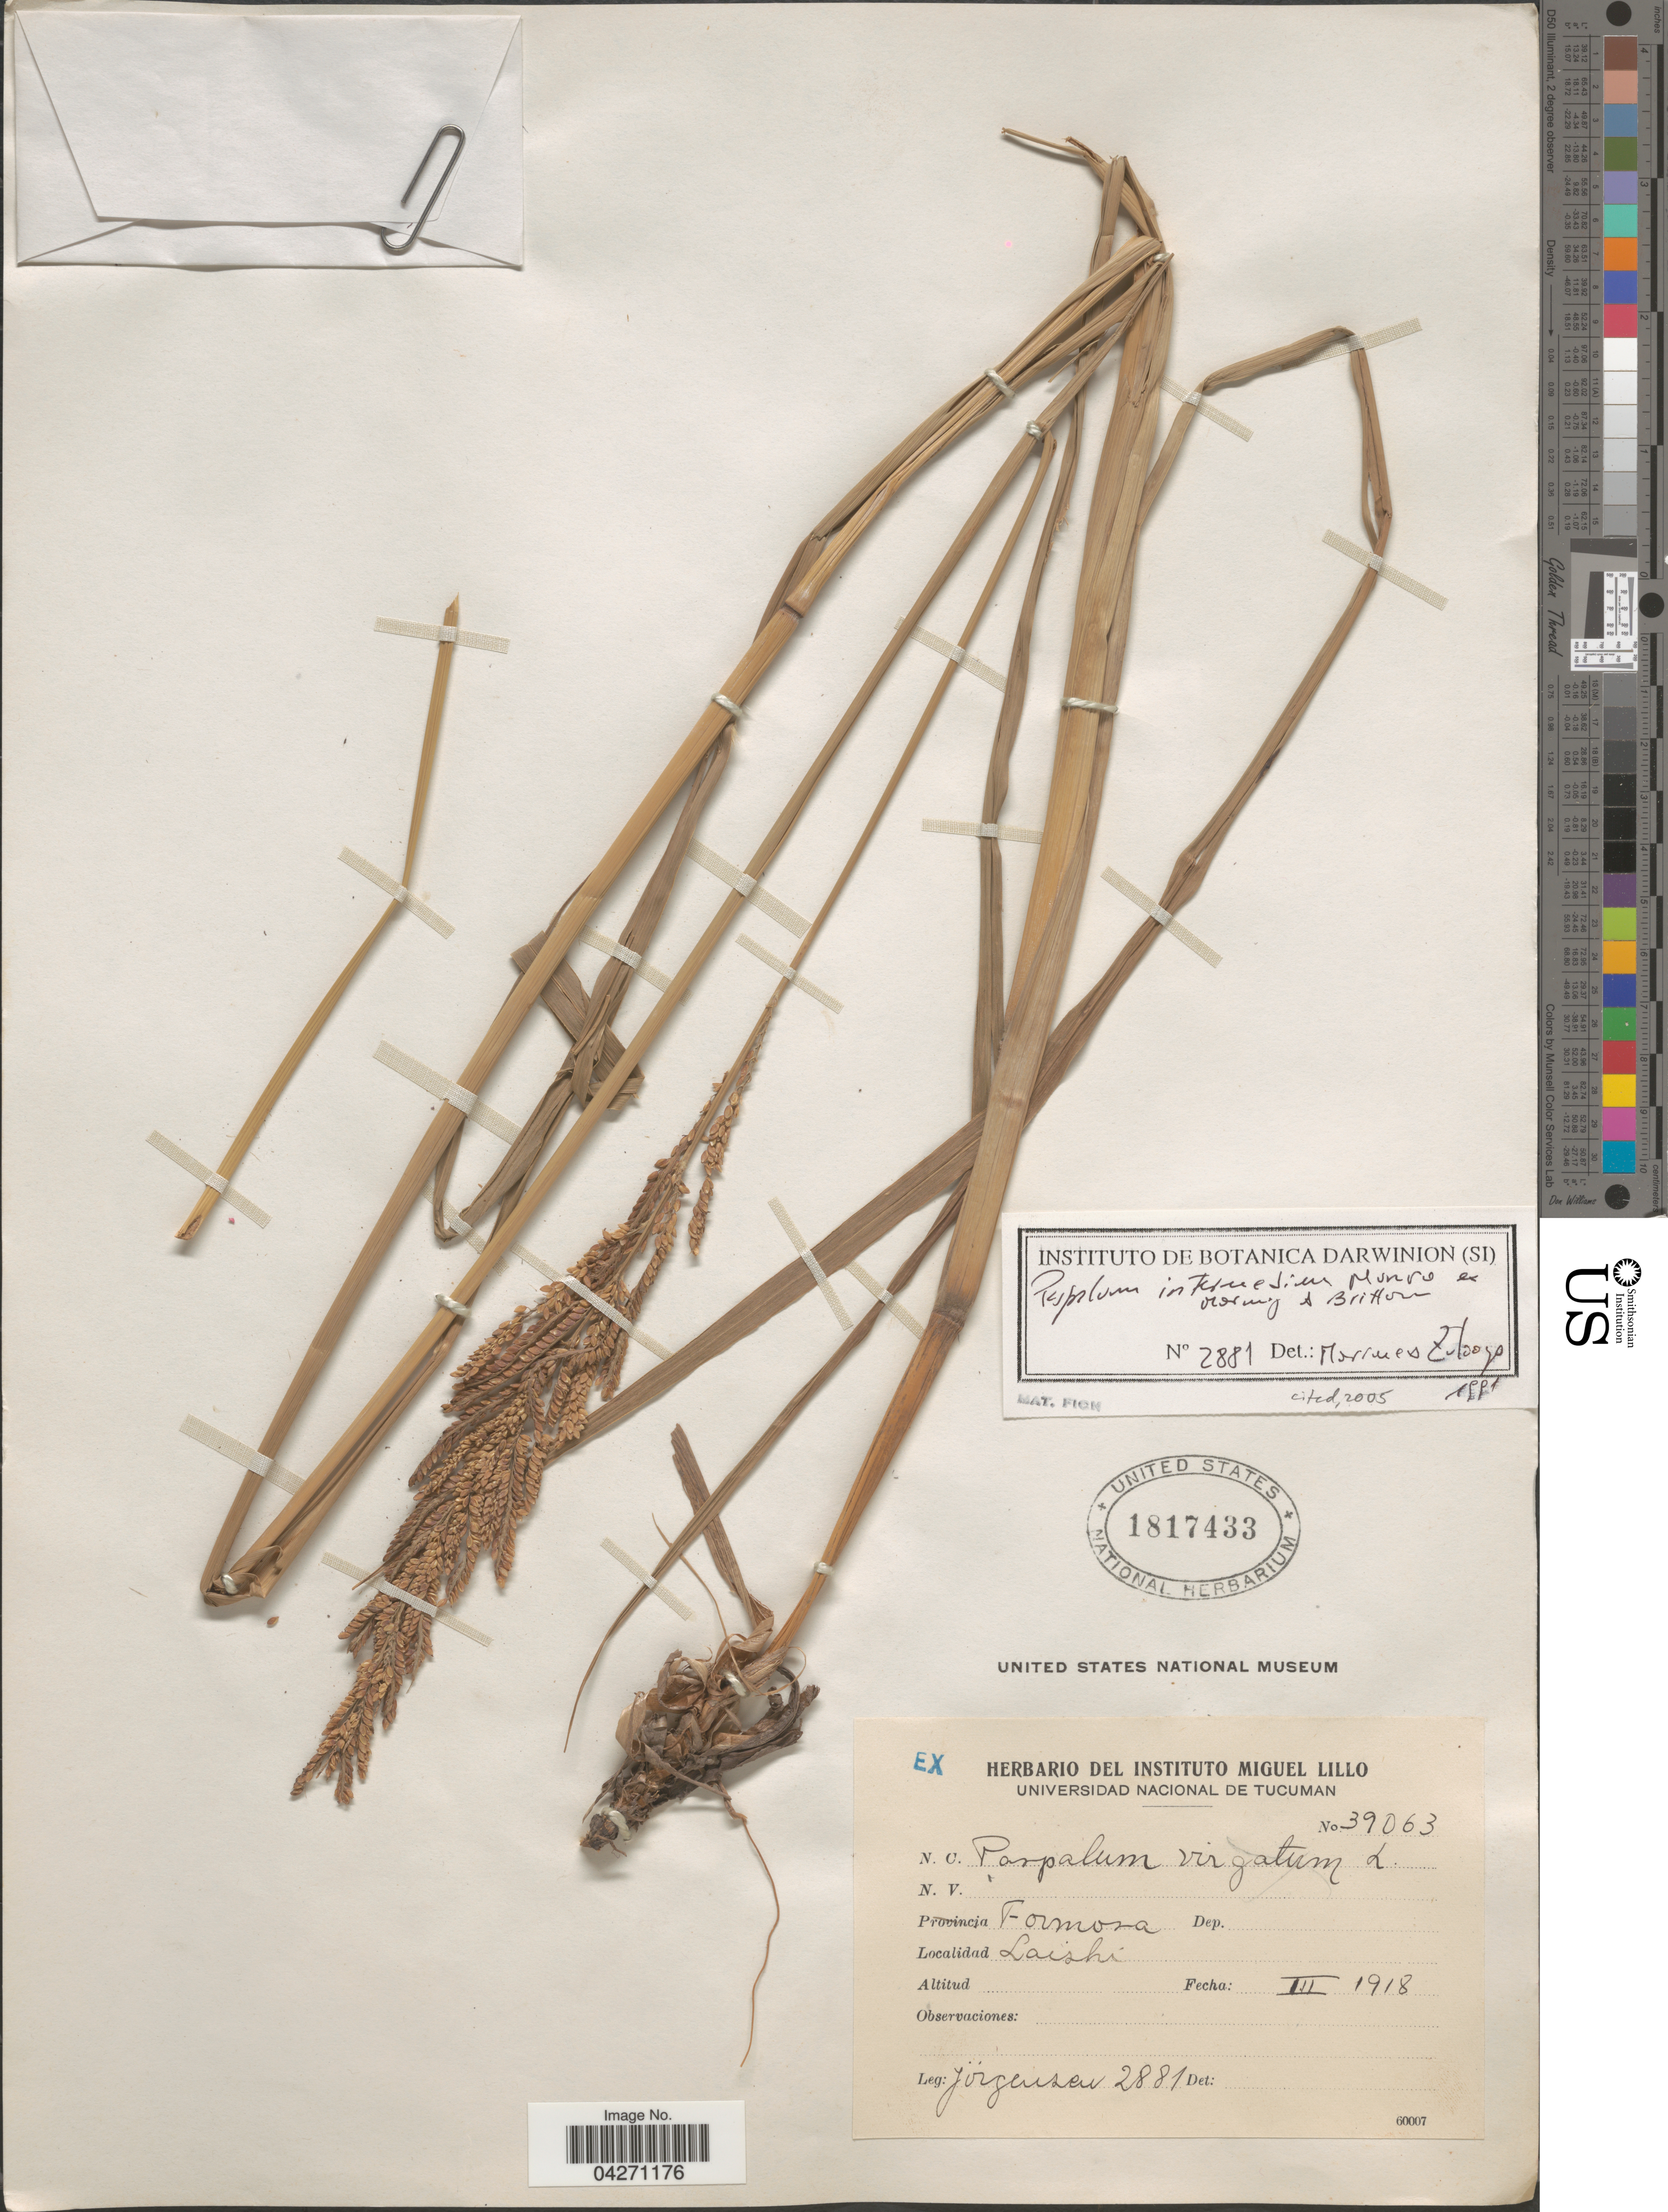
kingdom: Plantae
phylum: Tracheophyta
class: Liliopsida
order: Poales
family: Poaceae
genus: Paspalum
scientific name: Paspalum intermedium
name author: Munro ex Morong & Britton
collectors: Jorgensen, --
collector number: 2881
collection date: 1918-03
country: Argentina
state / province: Formosa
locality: Laishi.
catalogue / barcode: US 1817433